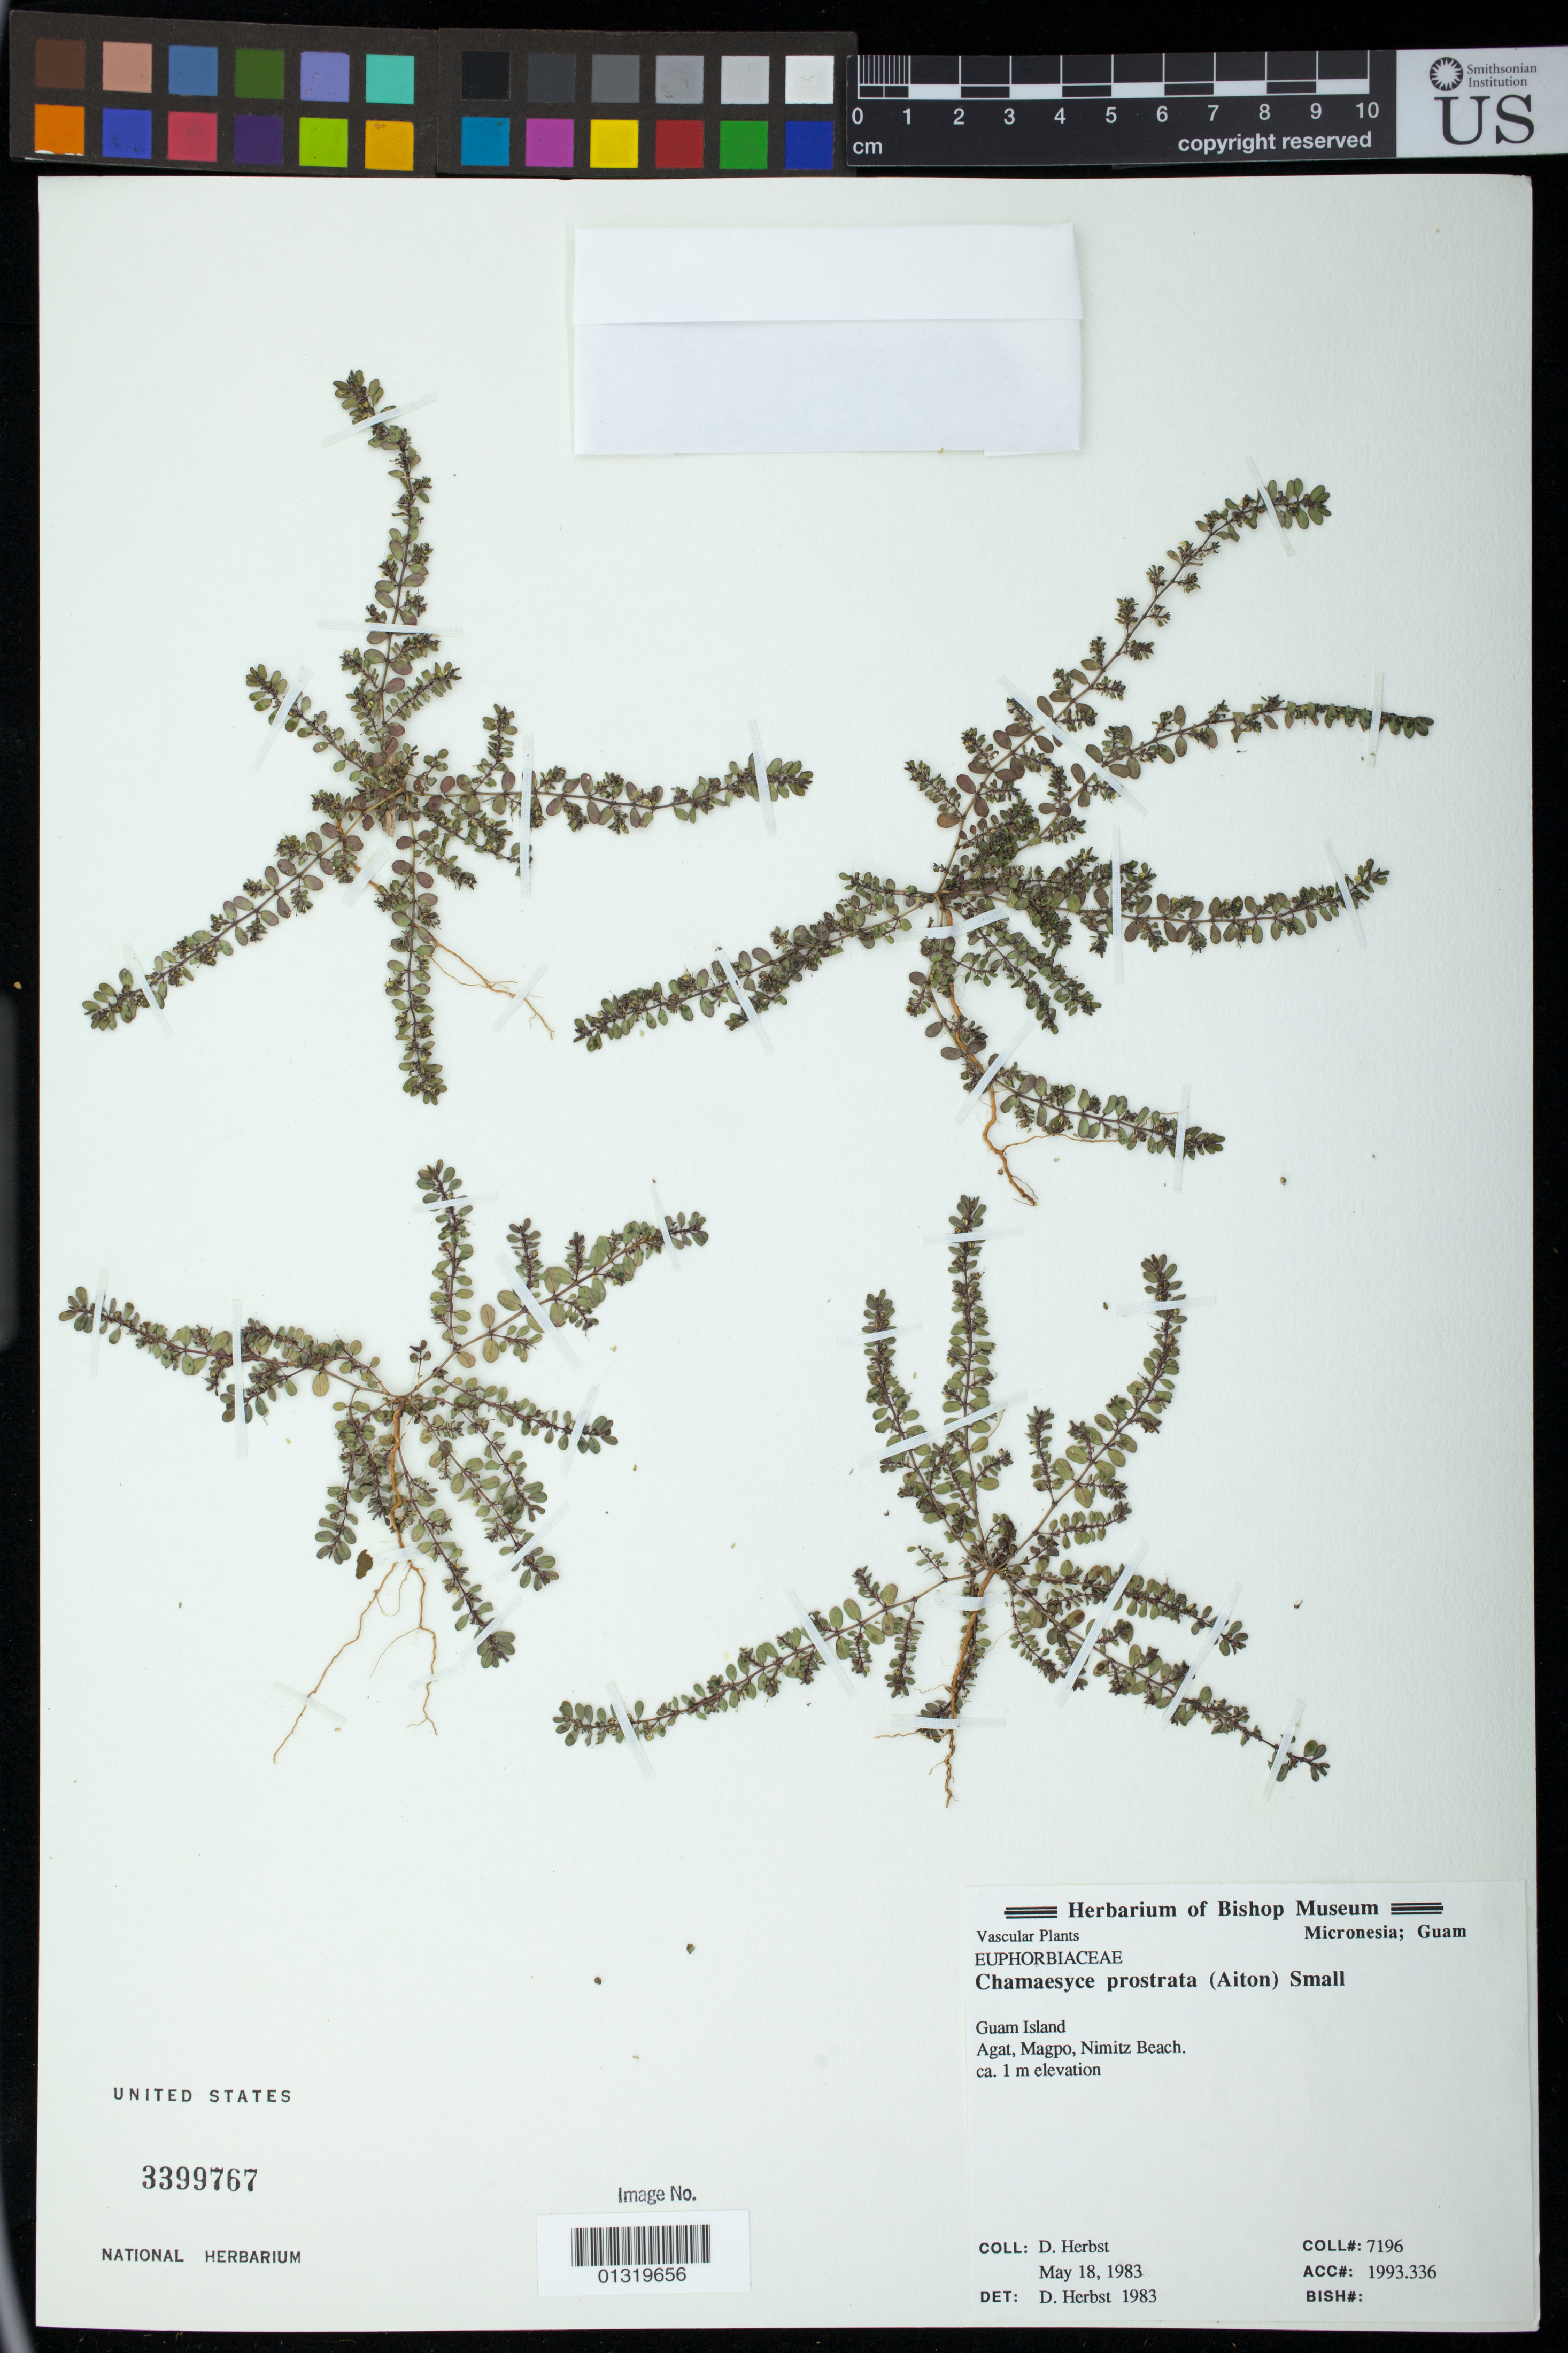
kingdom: Plantae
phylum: Tracheophyta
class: Magnoliopsida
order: Malpighiales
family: Euphorbiaceae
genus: Euphorbia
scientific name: Euphorbia prostrata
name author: Aiton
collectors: D. R. Herbst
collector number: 7196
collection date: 1983-05-18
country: Guam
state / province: Agat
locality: Magpo, Nimitz Beach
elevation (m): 1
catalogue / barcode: US 3399767